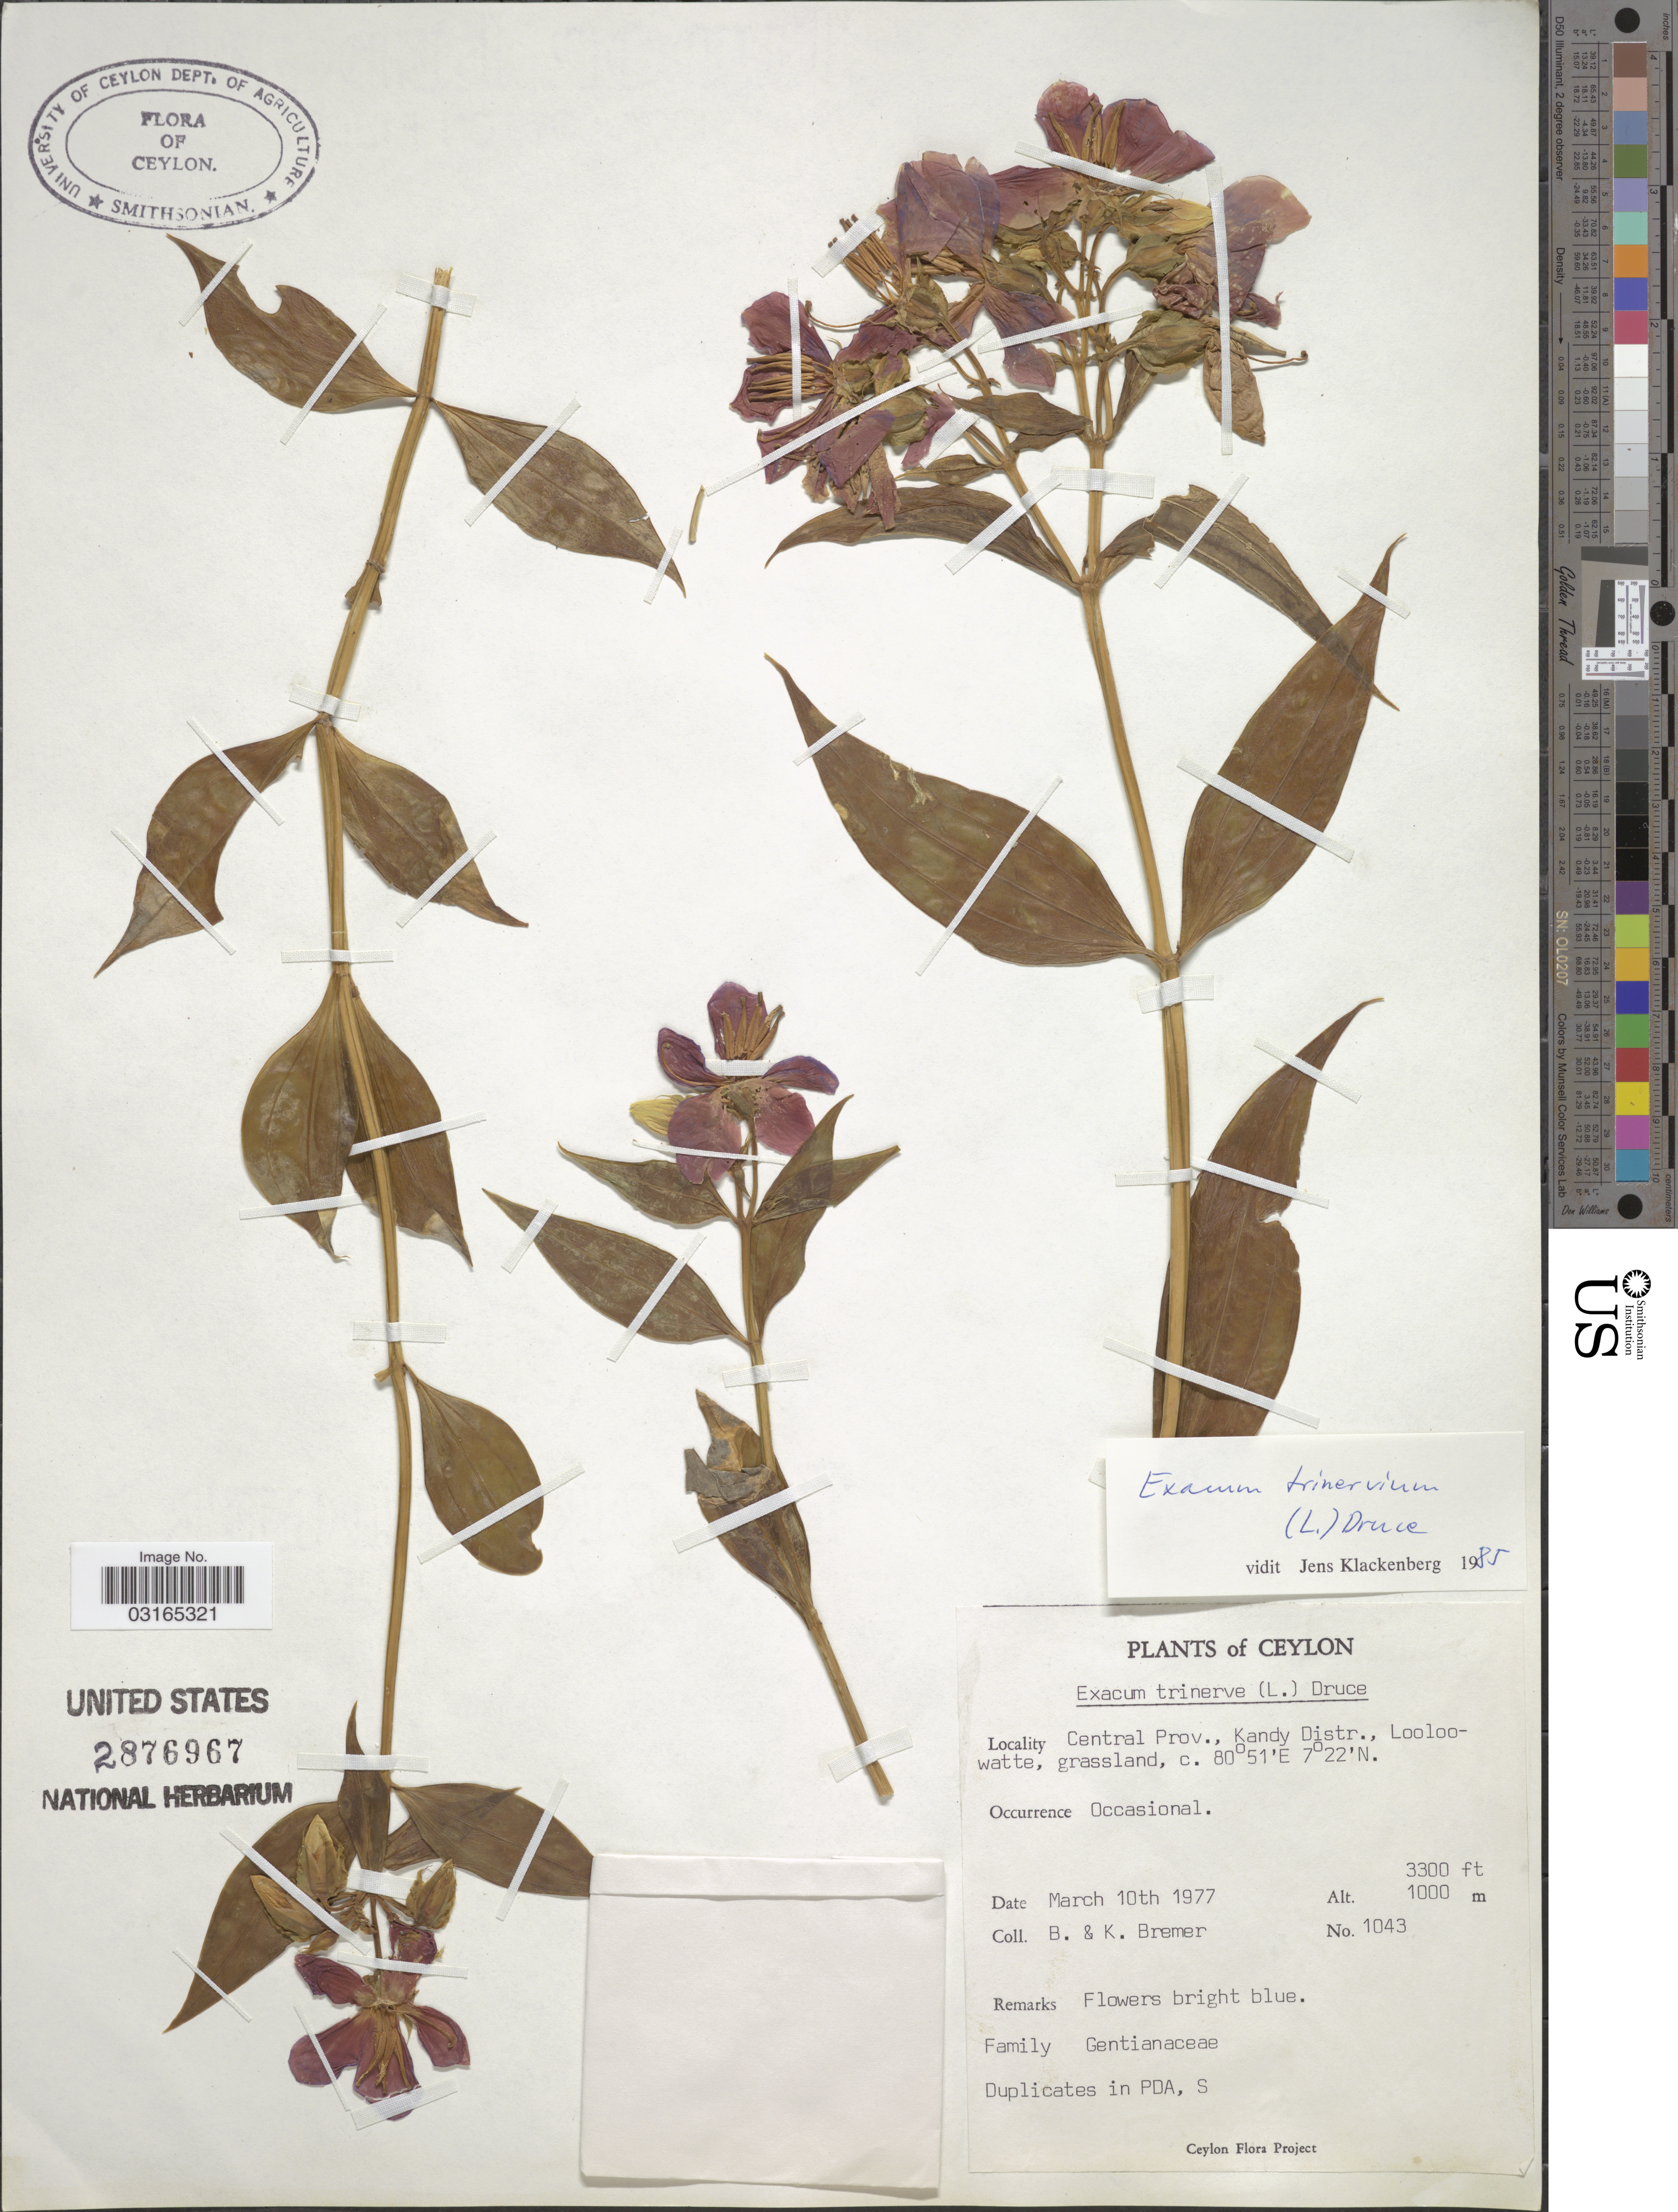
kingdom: Plantae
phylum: Tracheophyta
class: Magnoliopsida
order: Gentianales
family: Gentianaceae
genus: Exacum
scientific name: Exacum trinervium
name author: (L.) Druce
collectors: B. Bremer & K. Bremer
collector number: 1043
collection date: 1977-03-10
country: Sri Lanka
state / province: Central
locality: Ceylon. Kandy Distr., Looloowatte.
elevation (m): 1006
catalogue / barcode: US 2876967